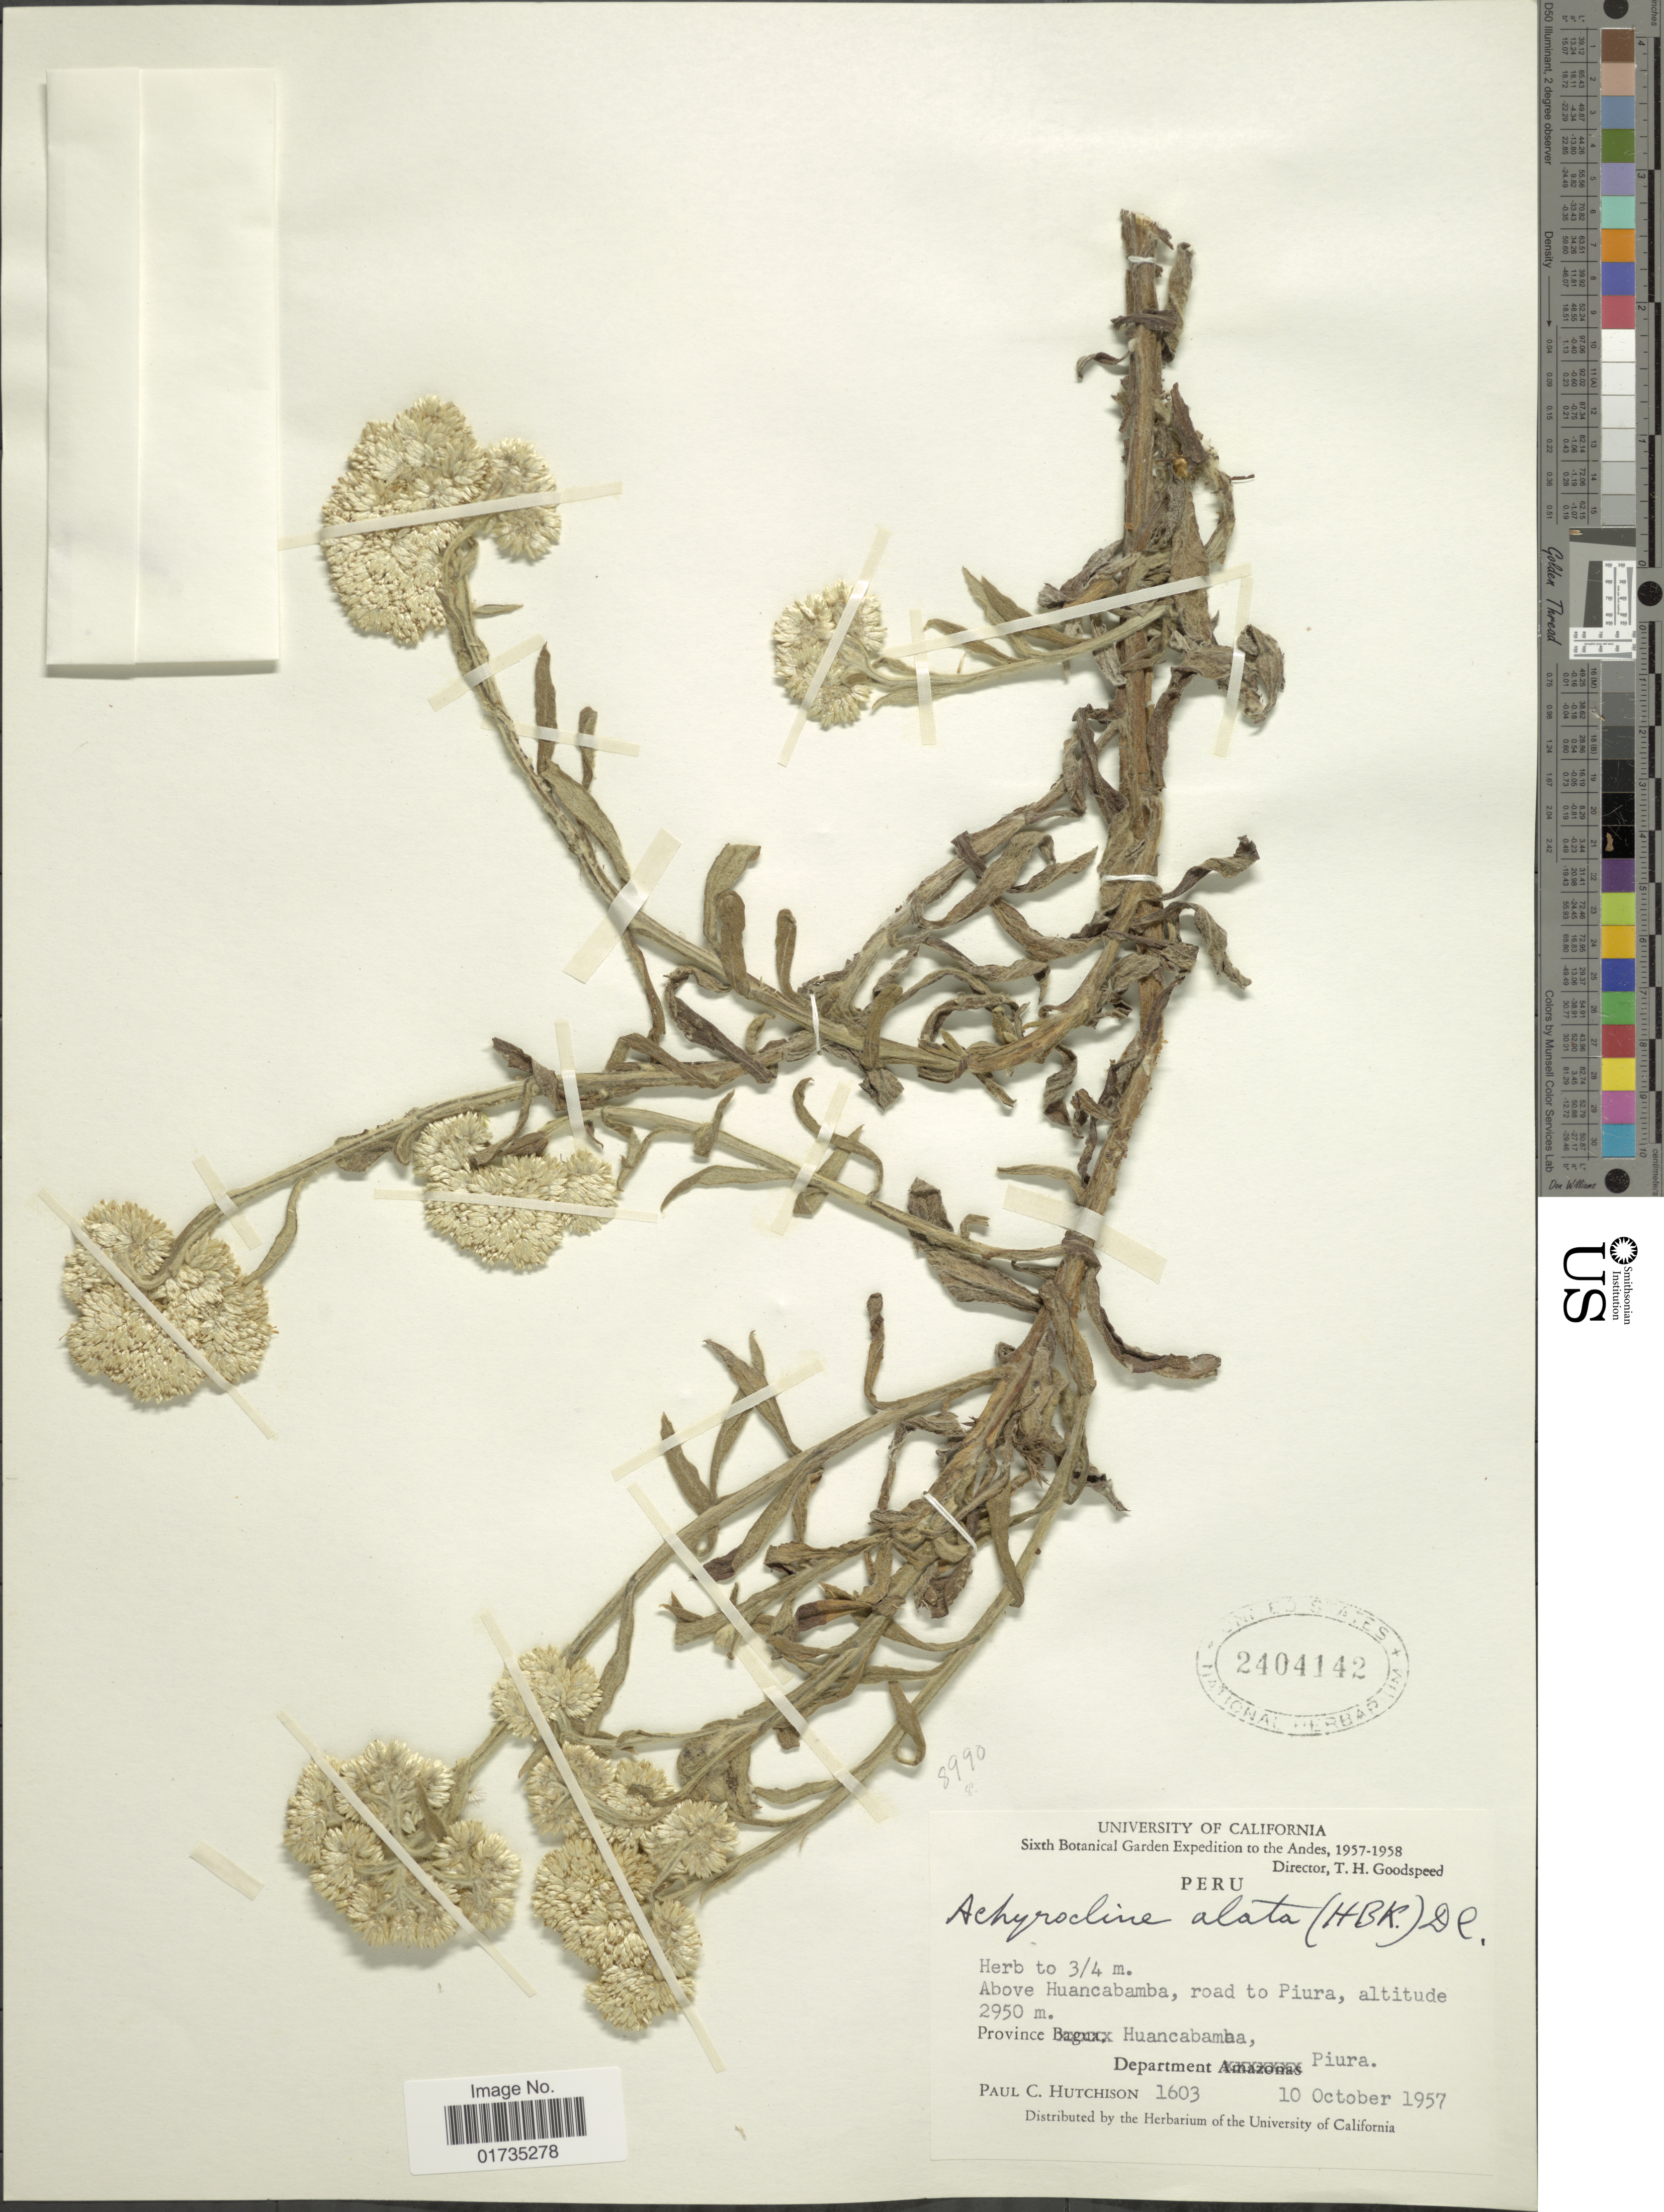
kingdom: Plantae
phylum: Tracheophyta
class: Magnoliopsida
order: Asterales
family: Asteraceae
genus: Achyrocline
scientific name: Achyrocline alata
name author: (Kunth) DC.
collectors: P. C. Hutchison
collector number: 1603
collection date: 1957-10-10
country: Peru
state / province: Piura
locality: Peru. Provice Huancavelica, Department piura. Above Huancavelica, road to piura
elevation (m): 2950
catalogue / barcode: US 2404142